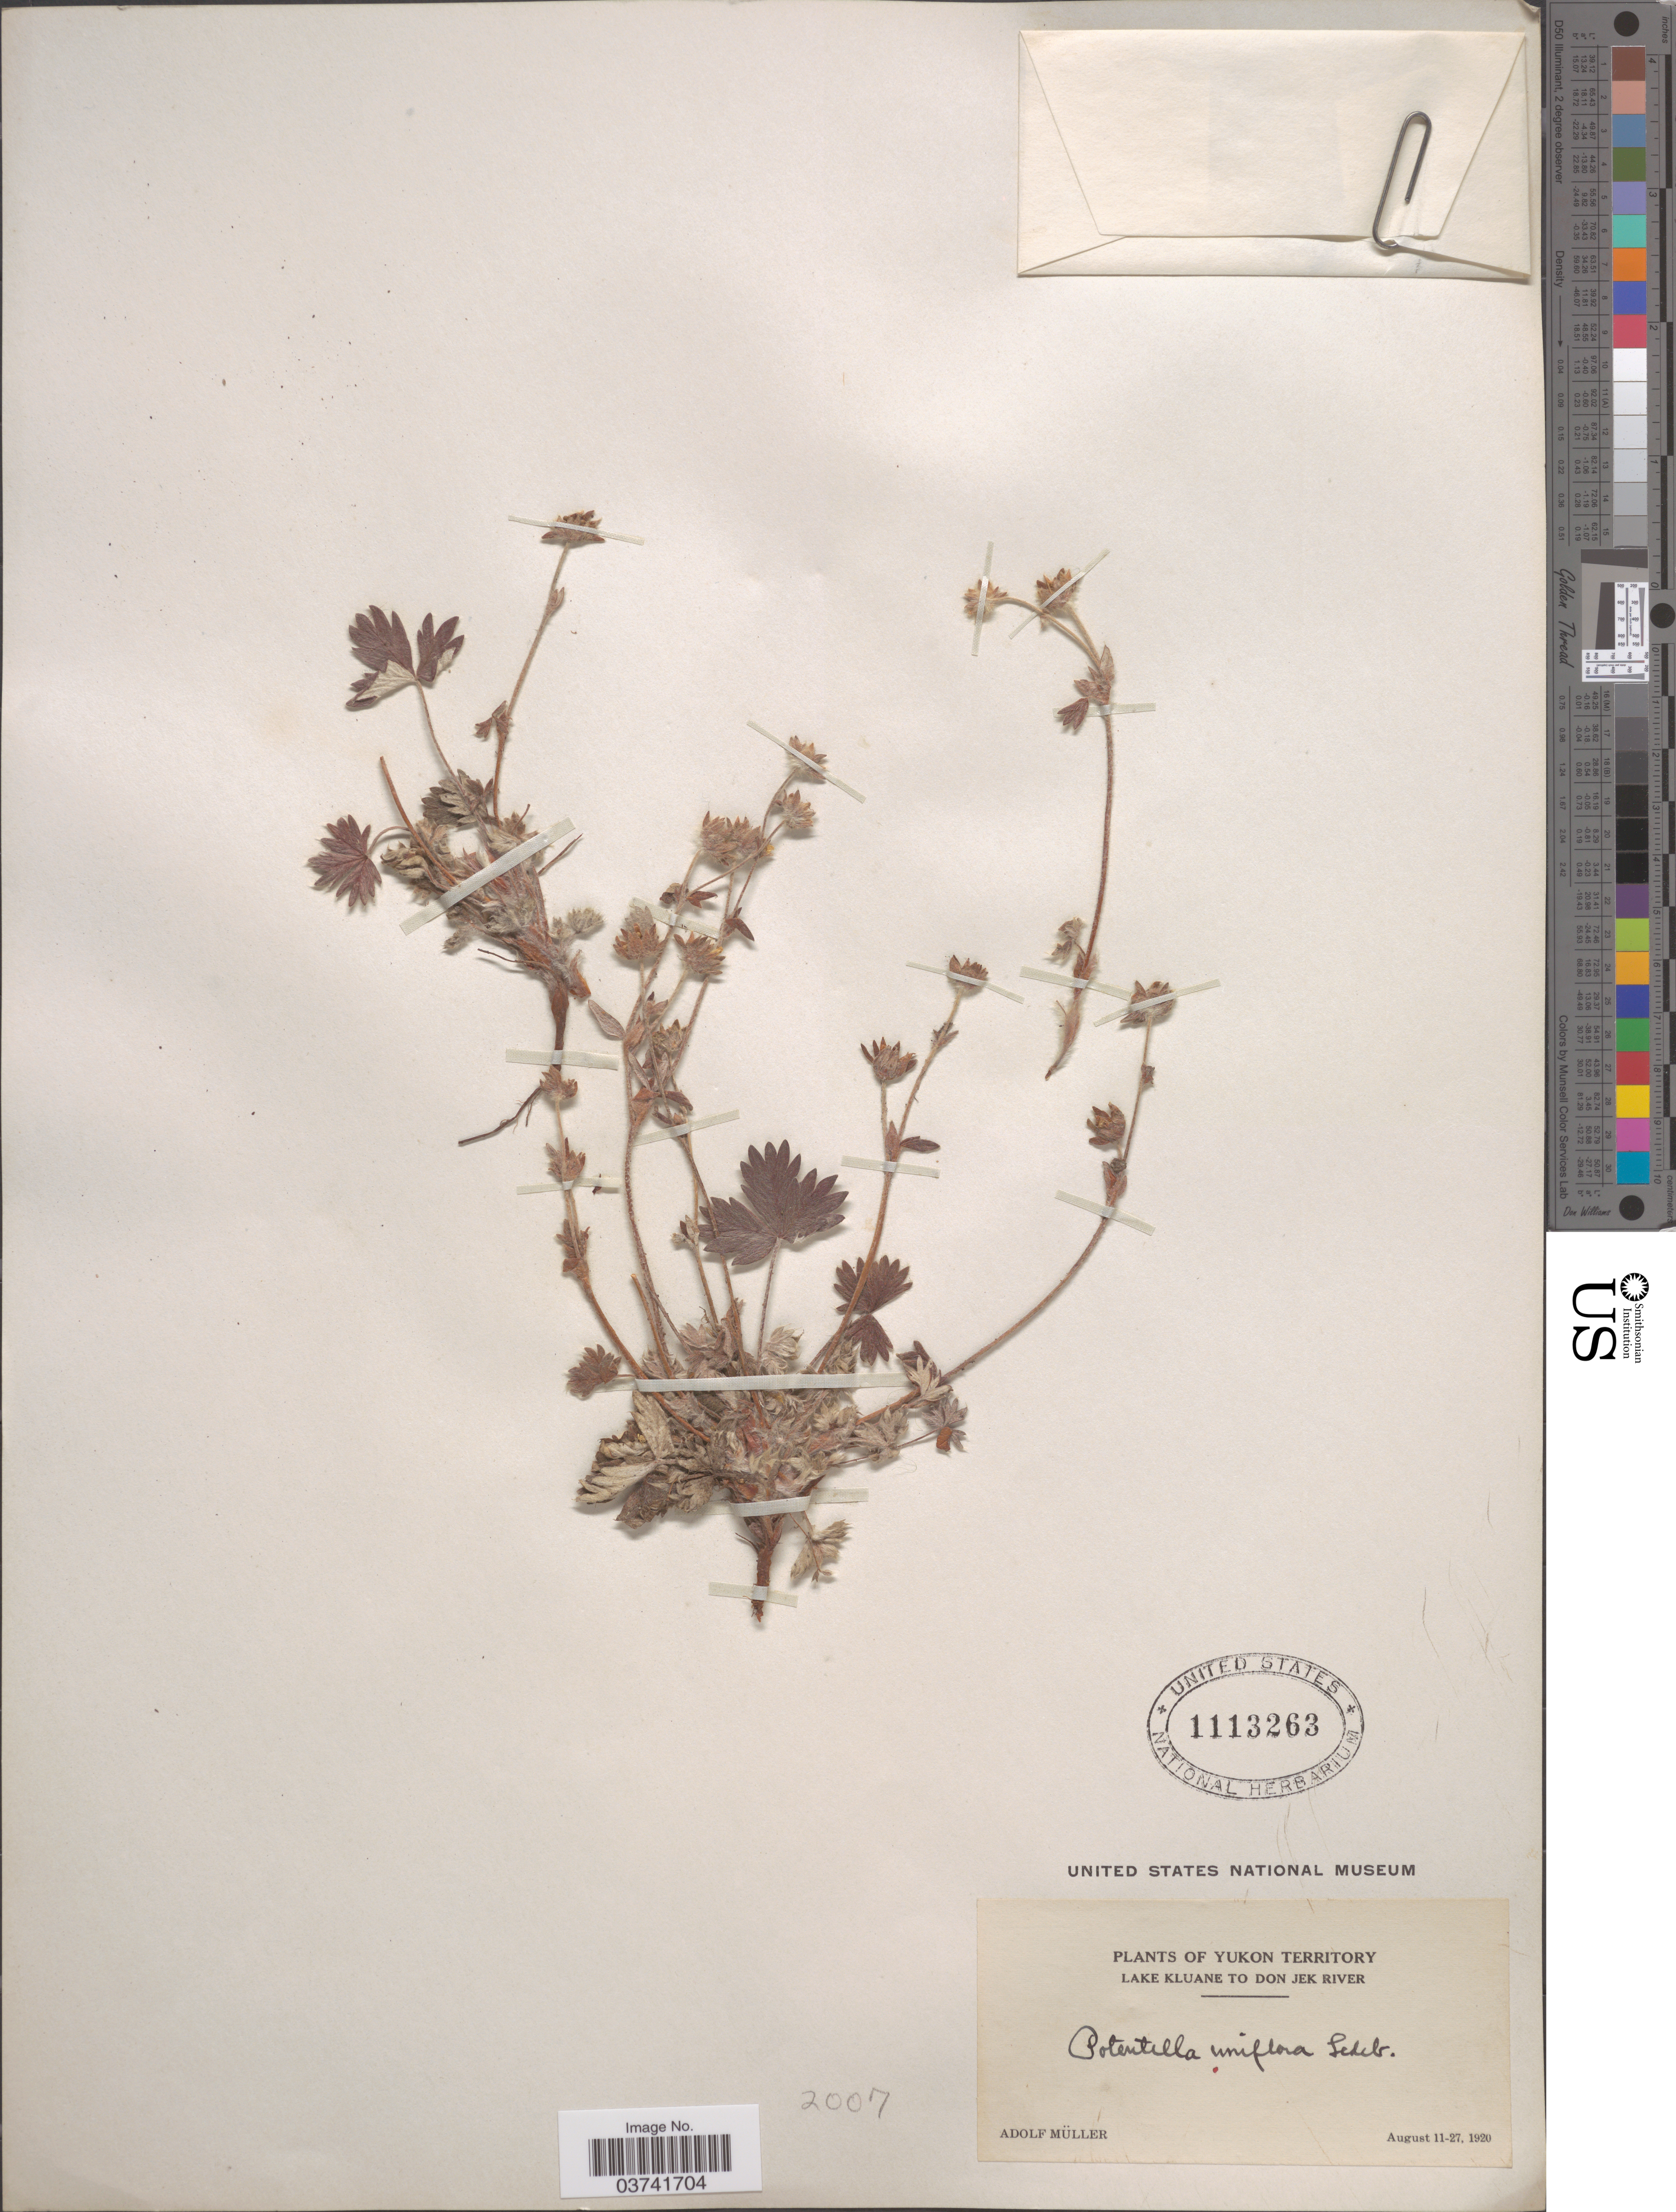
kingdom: Plantae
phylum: Tracheophyta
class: Magnoliopsida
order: Rosales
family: Rosaceae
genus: Potentilla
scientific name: Potentilla uniflora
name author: Ledeb.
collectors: A. Muller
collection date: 1920-08-11/1920-08-27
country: Canada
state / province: Yukon Territory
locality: Lake Kluane to Don Jek River.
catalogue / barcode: US 1113263